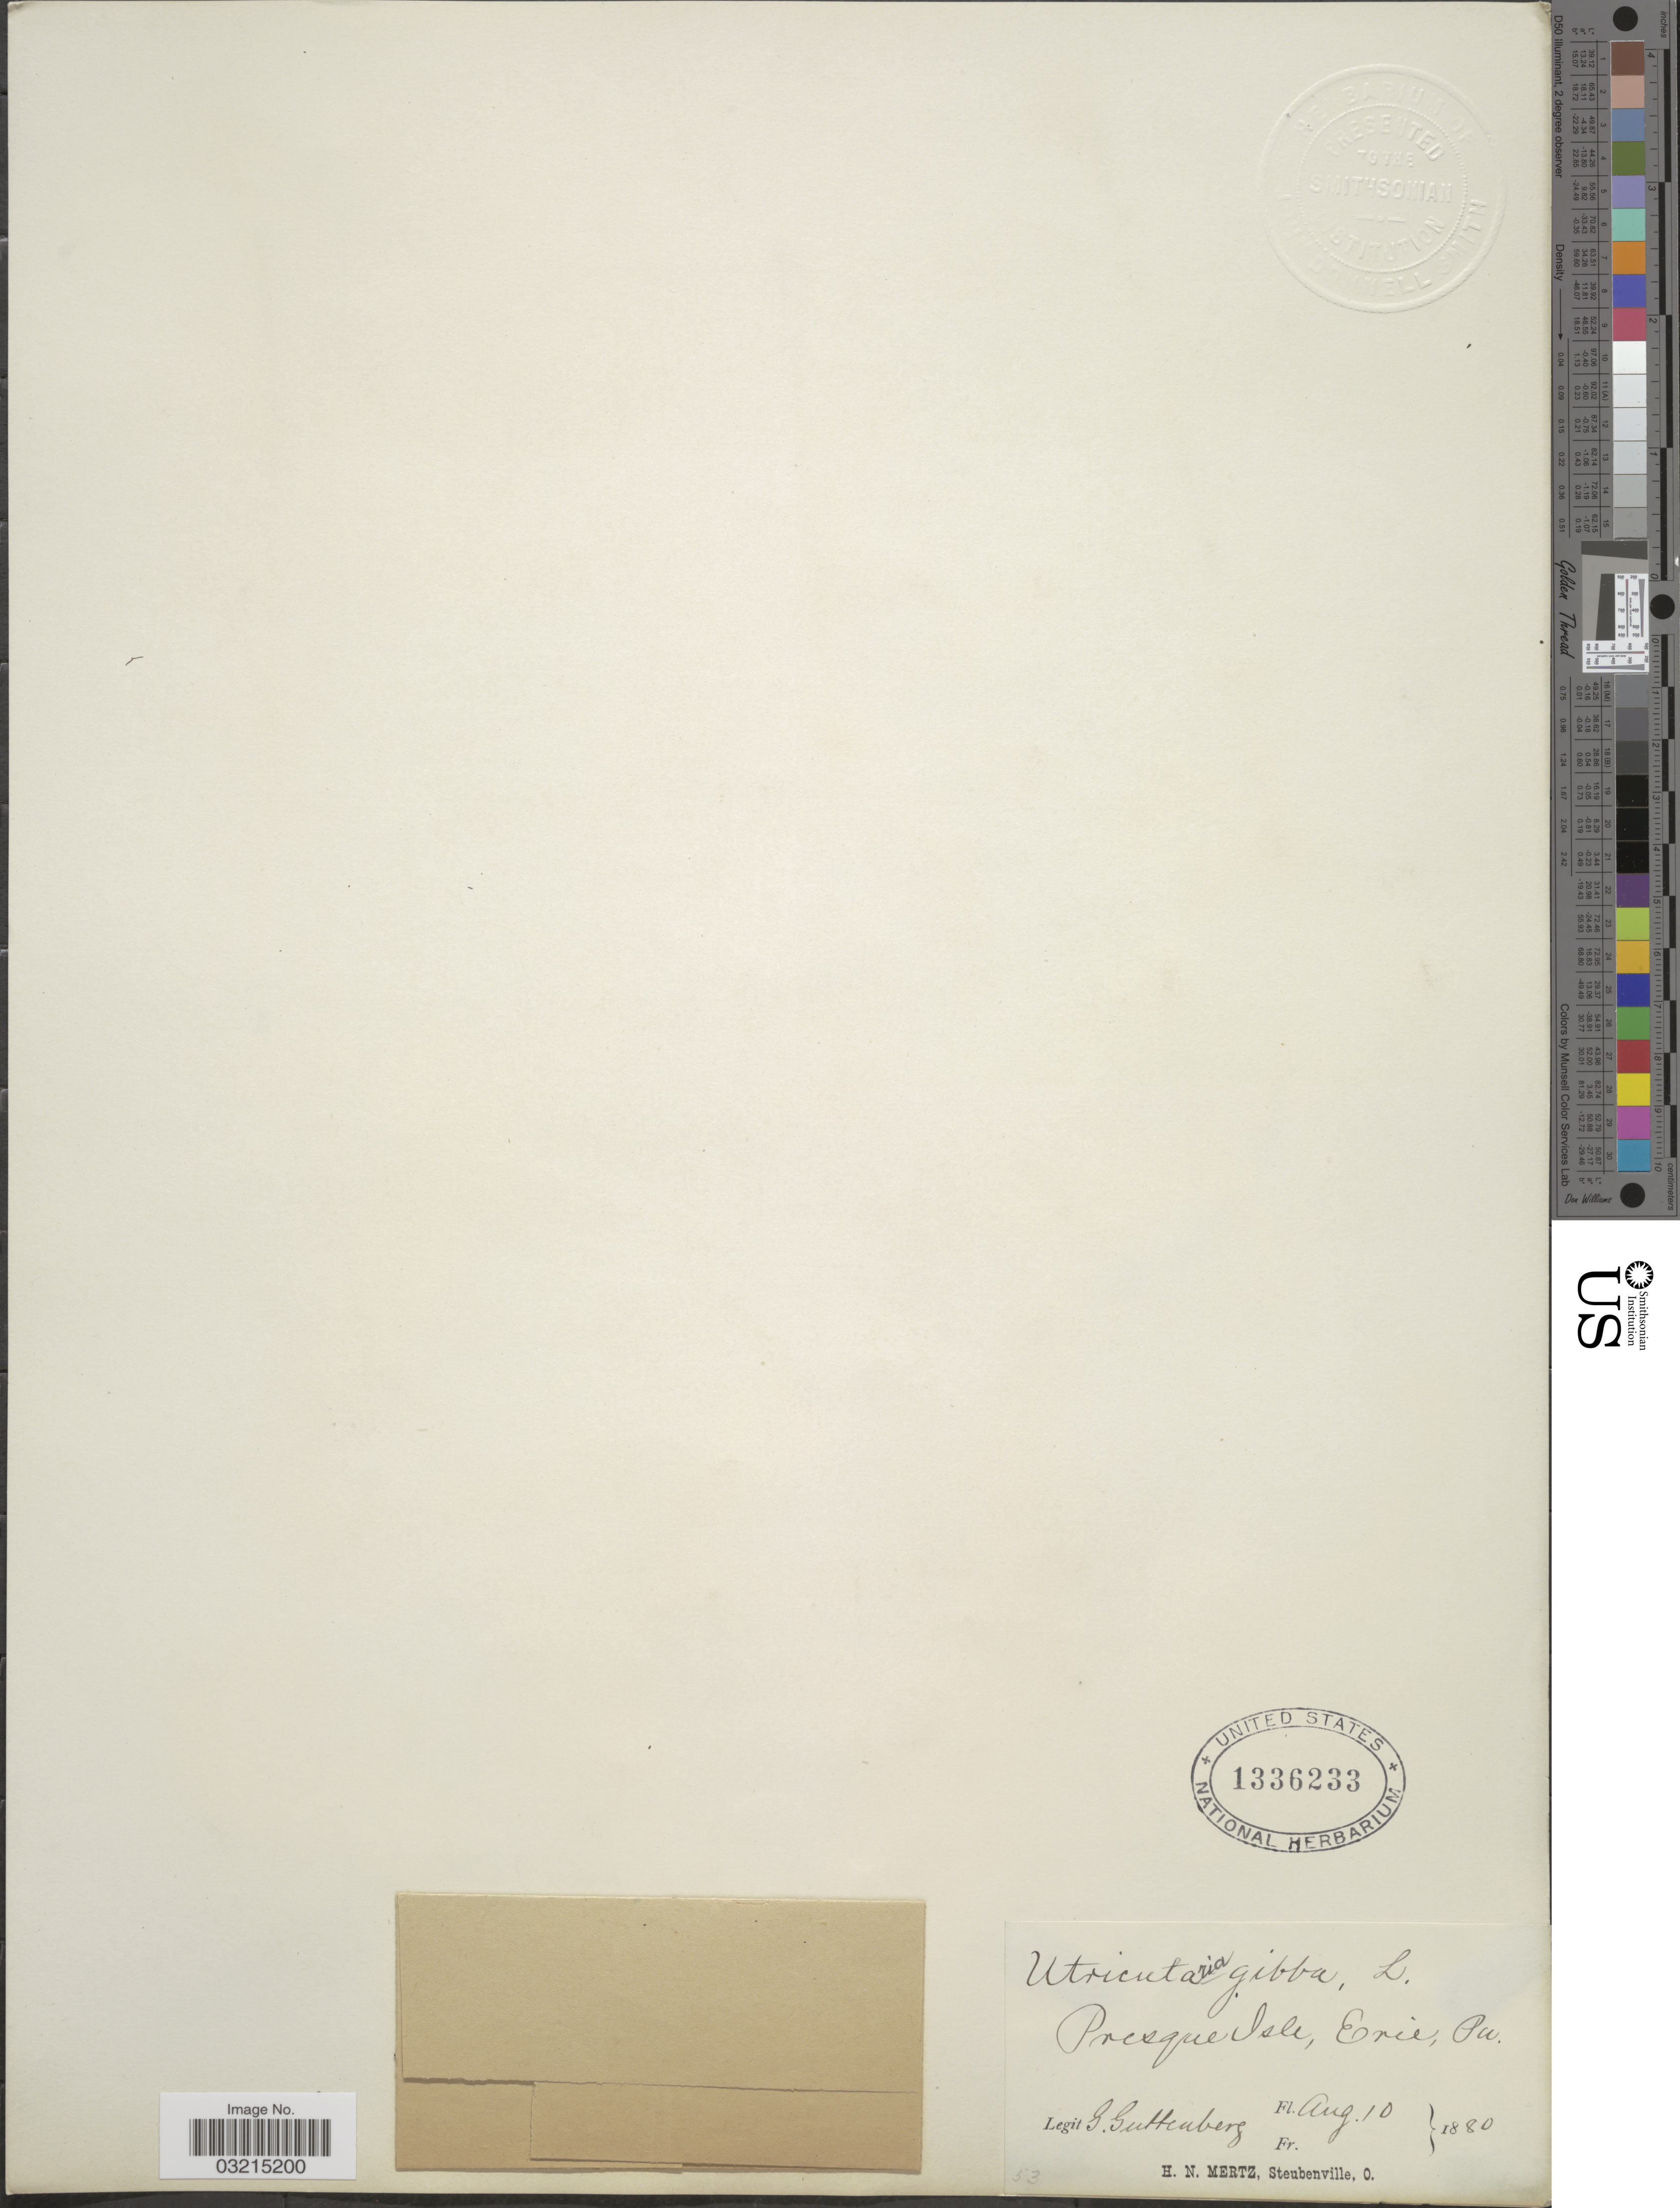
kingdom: Plantae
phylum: Tracheophyta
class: Magnoliopsida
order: Lamiales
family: Lentibulariaceae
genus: Utricularia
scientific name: Utricularia gibba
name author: L.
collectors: G. Guttenberg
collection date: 1880-08-10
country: United States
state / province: Pennsylvania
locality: Presque Isle, Erie.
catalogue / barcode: US 1336233